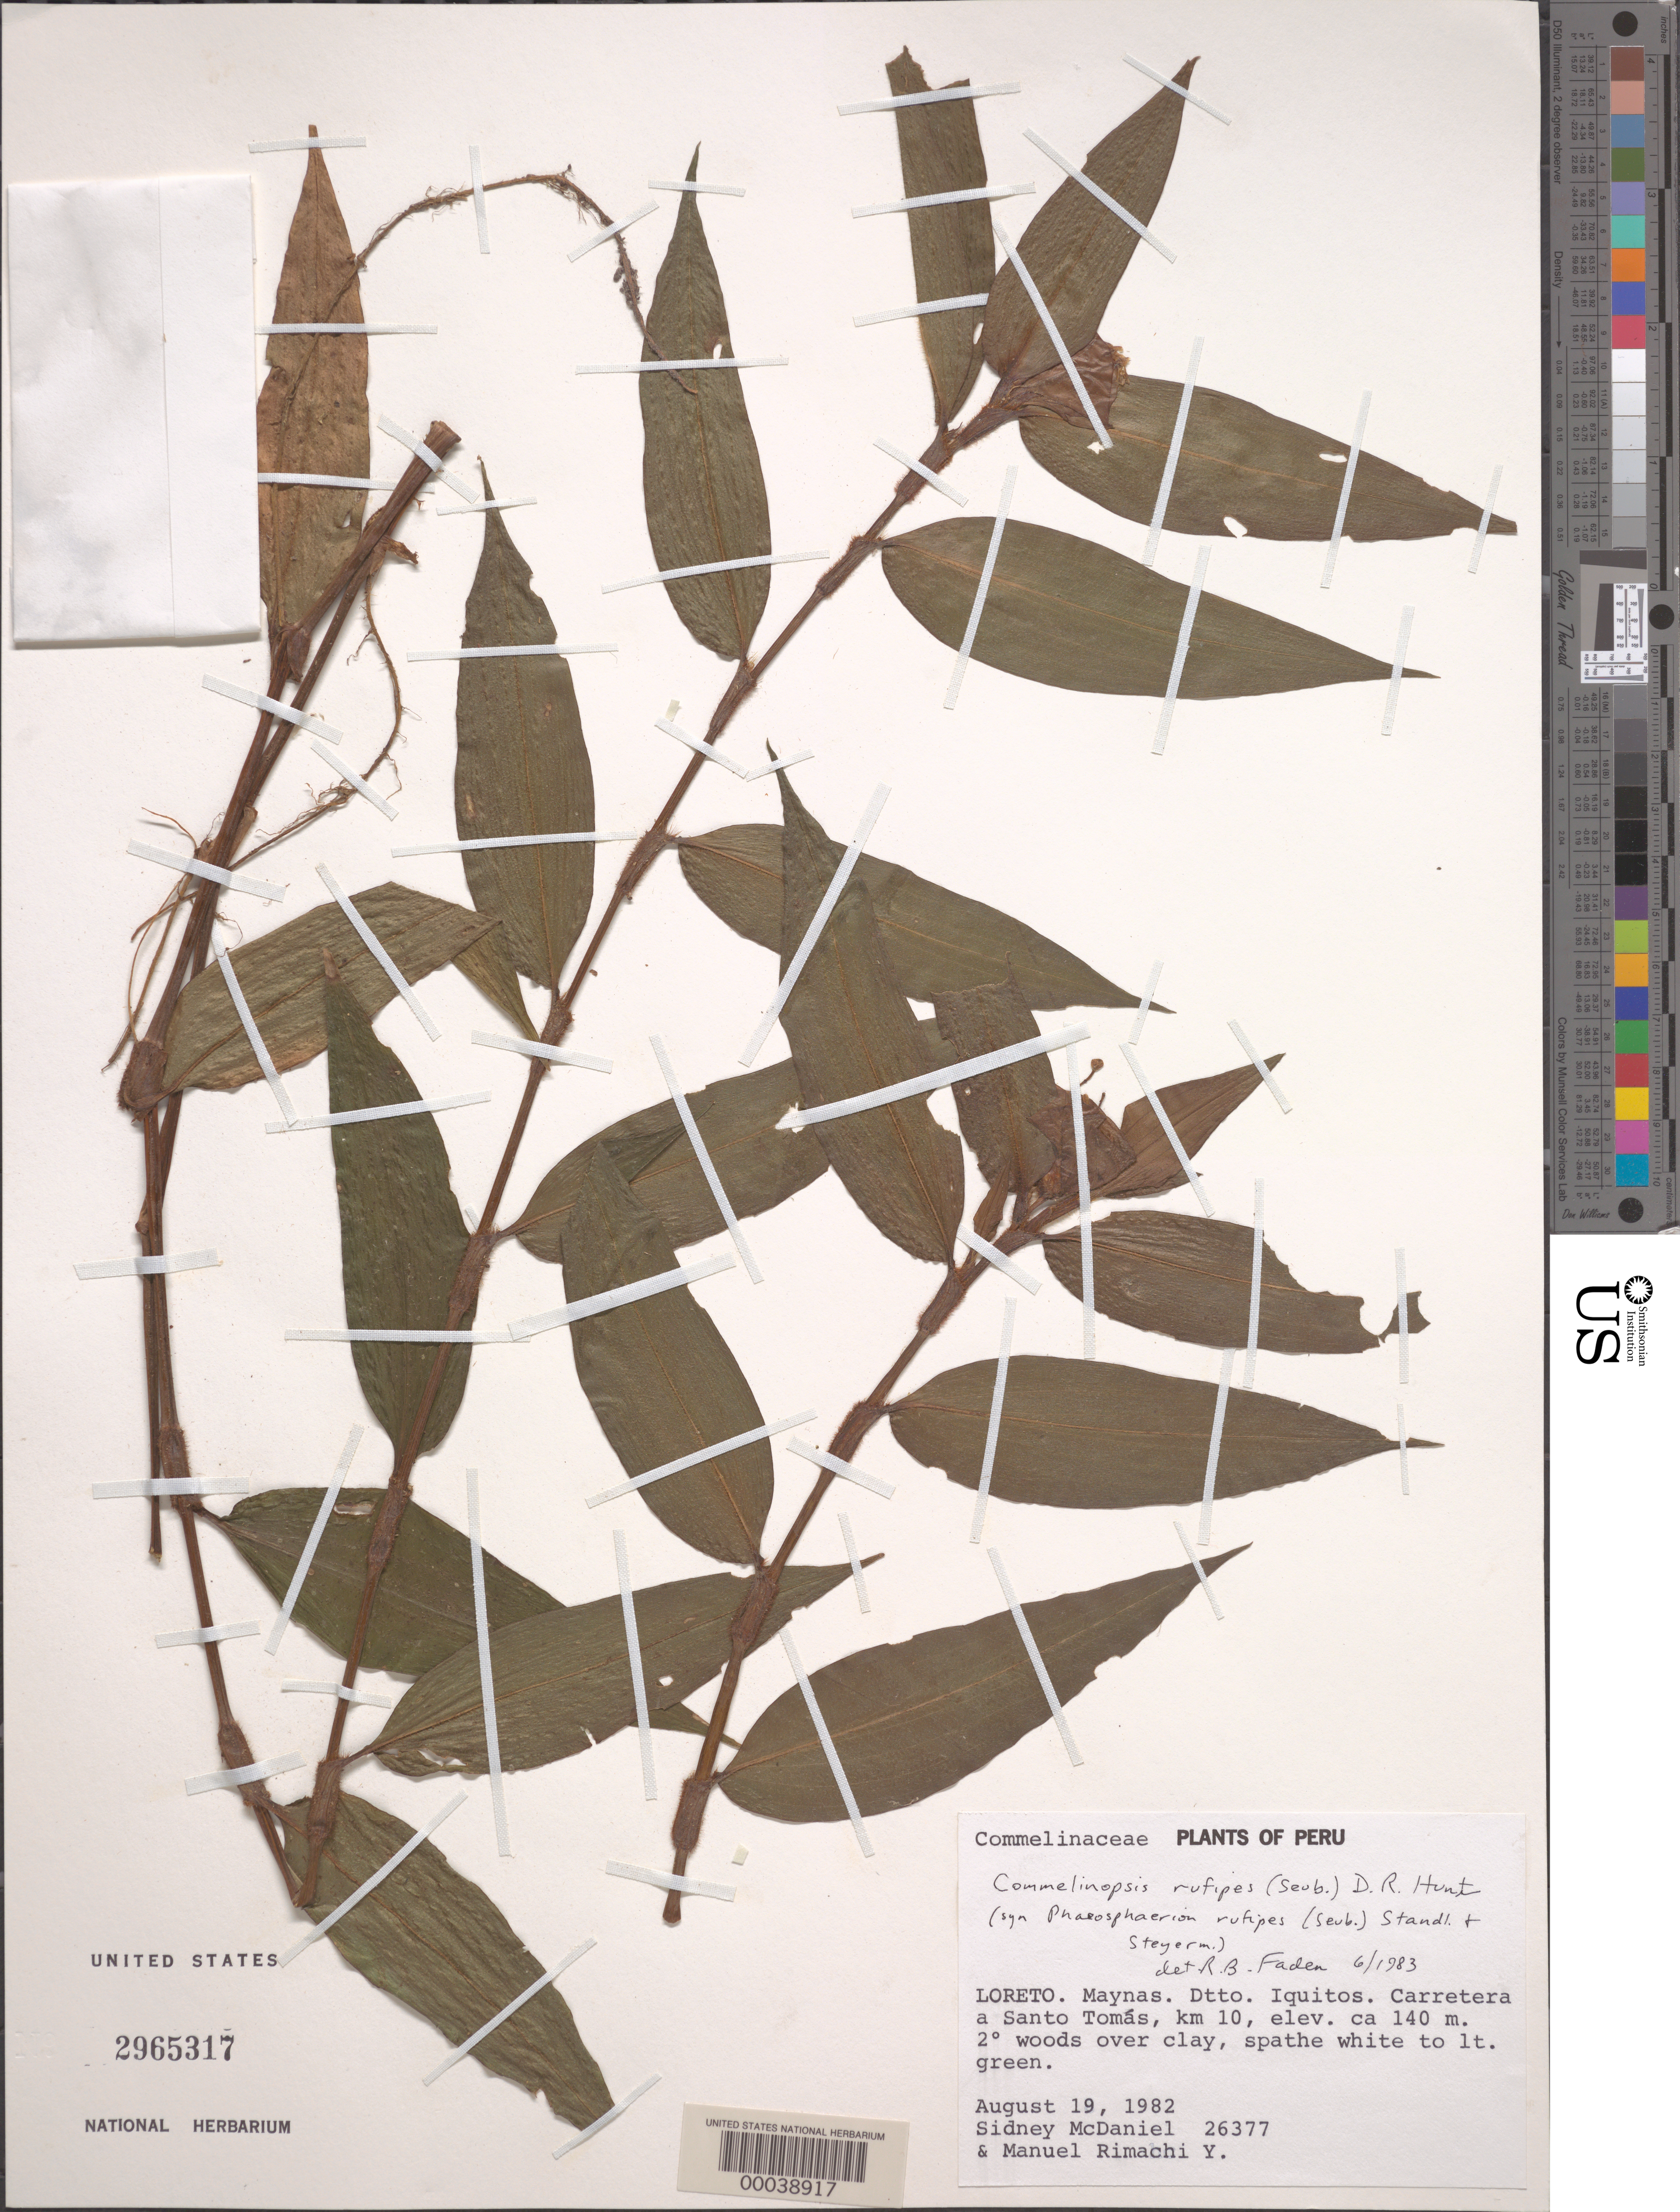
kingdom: Plantae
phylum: Tracheophyta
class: Liliopsida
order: Commelinales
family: Commelinaceae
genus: Commelina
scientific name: Commelina rufipes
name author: Seub.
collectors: S. T. McDaniel & M. Rimachi Y.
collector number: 26377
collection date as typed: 19 Aug 1982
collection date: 1982-08-19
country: Peru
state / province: Loreto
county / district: Maynas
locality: Dtto. iquitos. carretera a santo tomas, km 10 la "unap"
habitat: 2 degree woods over clay, spathe white to lt green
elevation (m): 140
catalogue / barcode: US 2965317